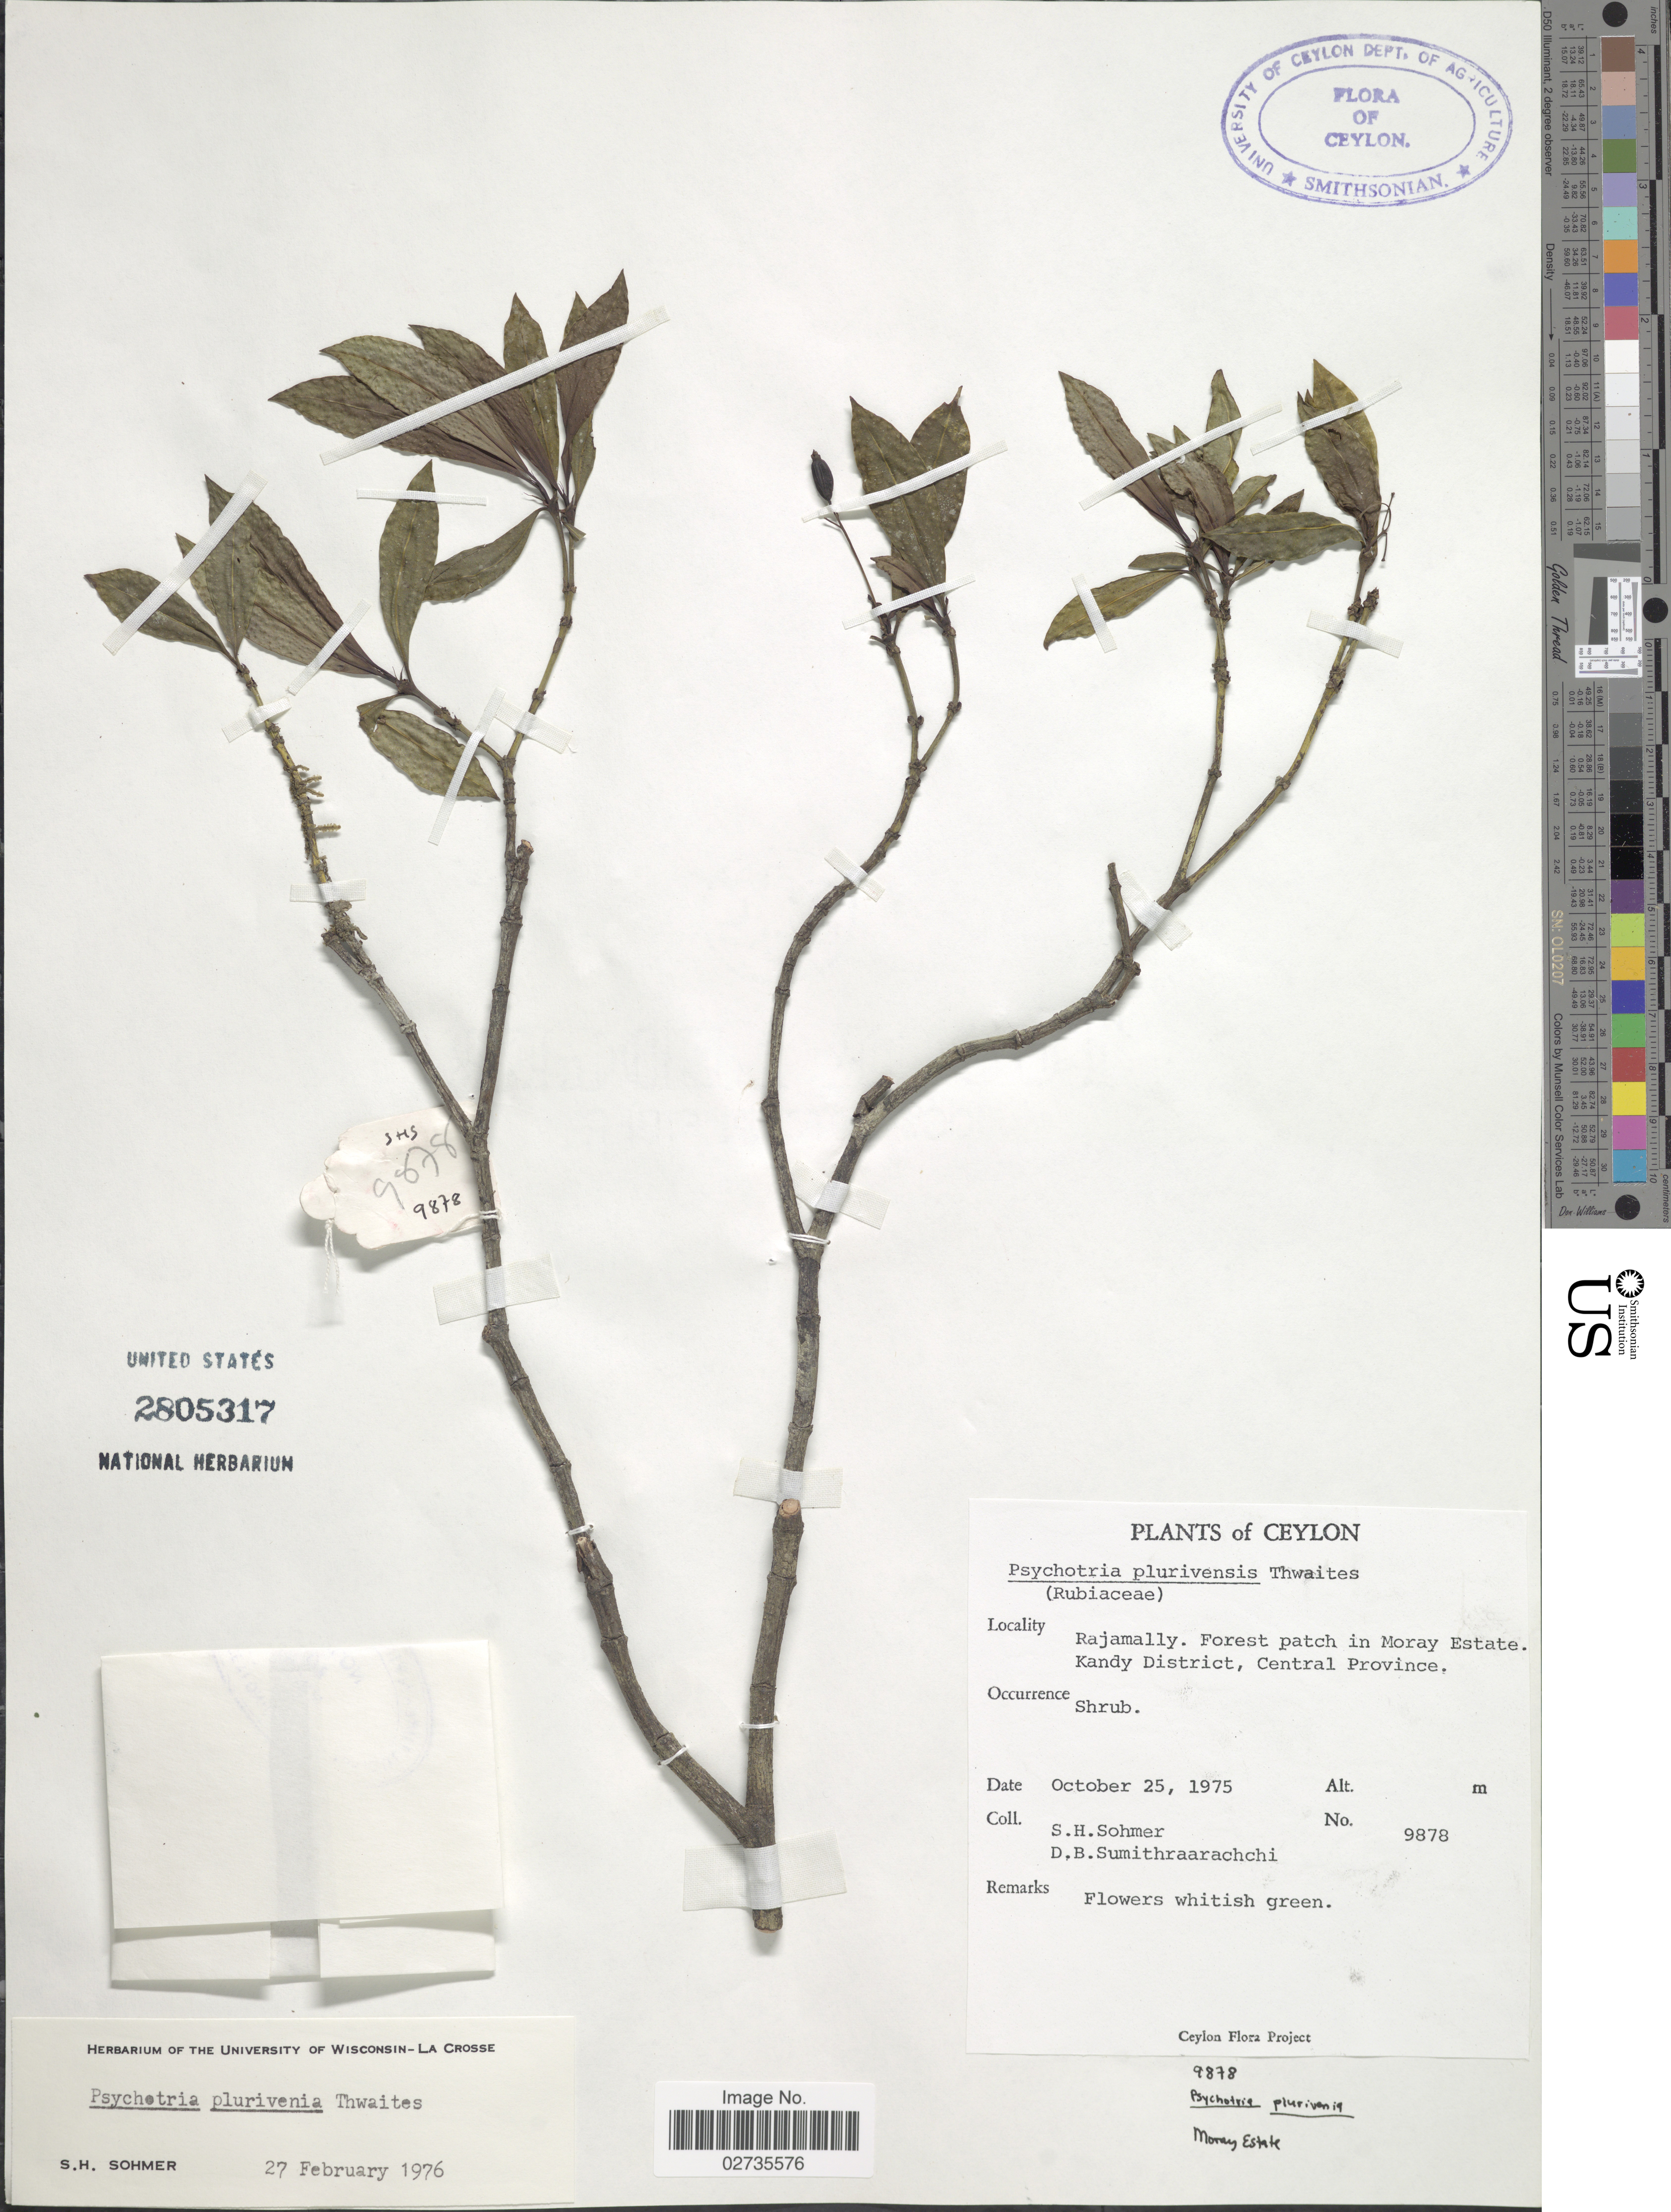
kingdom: Plantae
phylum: Tracheophyta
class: Magnoliopsida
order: Gentianales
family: Rubiaceae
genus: Psychotria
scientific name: Psychotria plurivenia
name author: Thwaites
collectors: S. H. Sohmer & D. B. Sumithraarachchi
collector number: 9878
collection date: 1975-10-25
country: Sri Lanka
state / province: Central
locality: Ceylon. Rajamally. Forest patch in Moray Estate. Kandy District.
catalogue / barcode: US 2805317